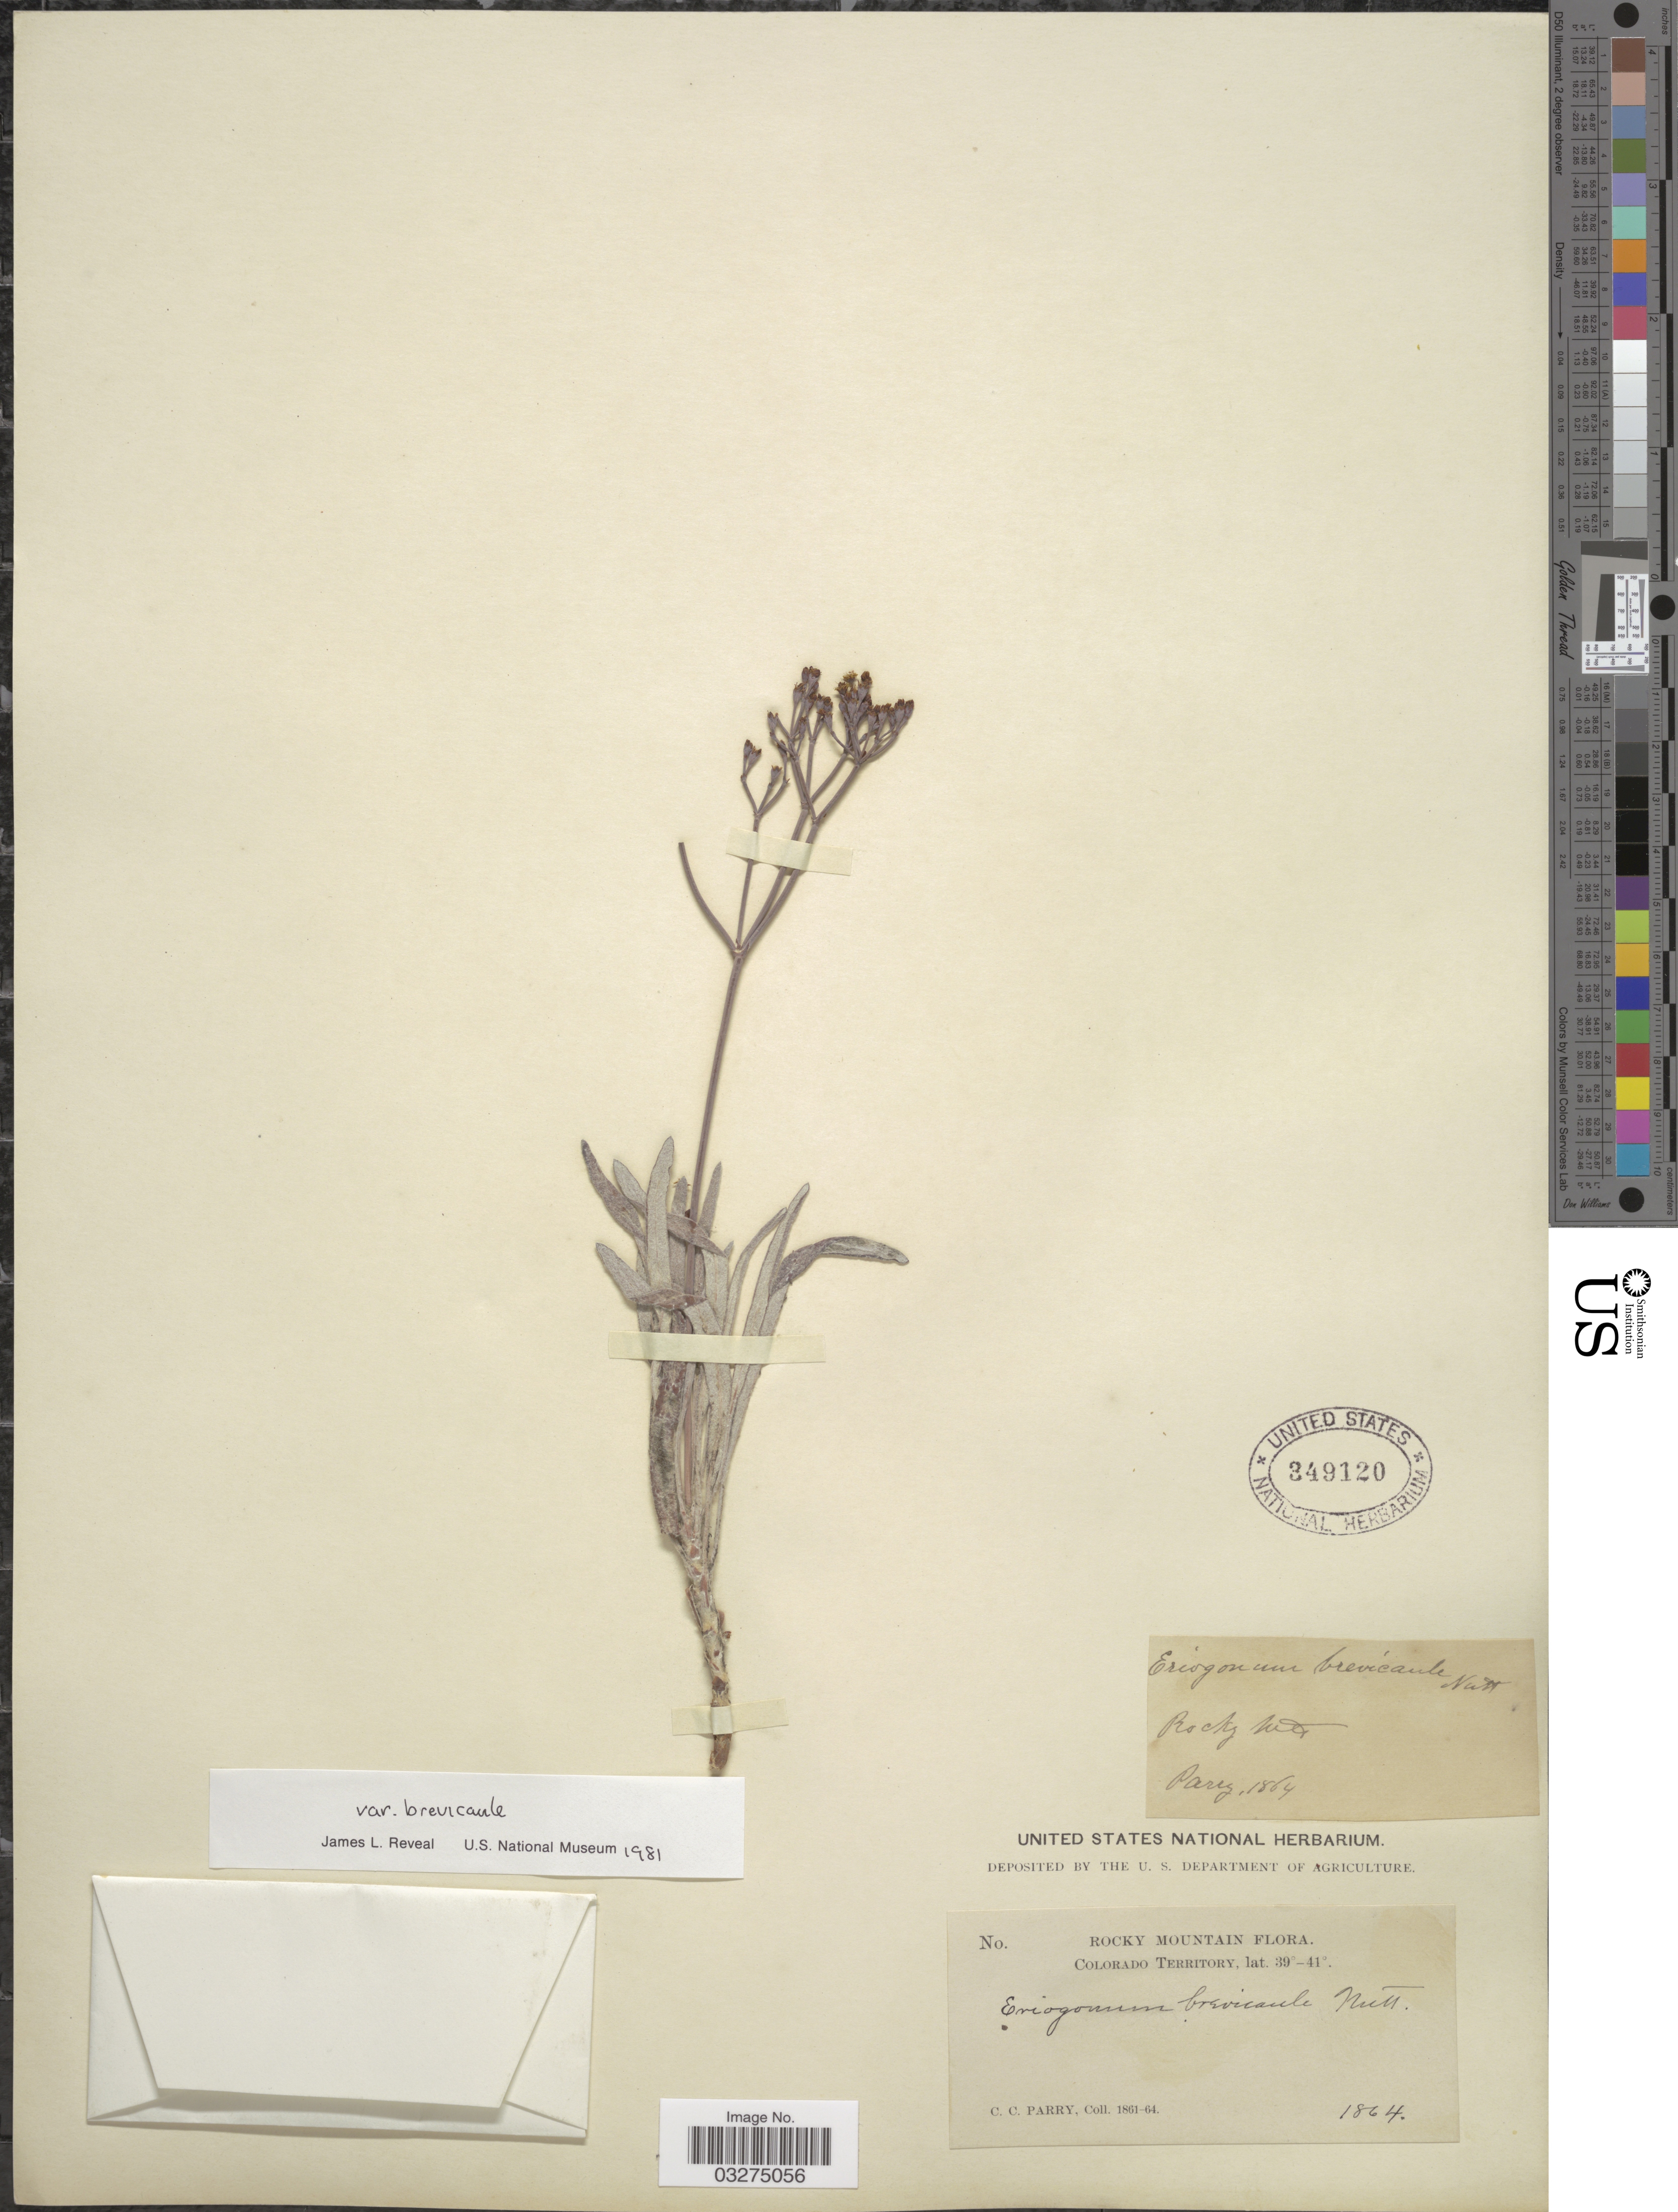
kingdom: Plantae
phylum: Tracheophyta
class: Magnoliopsida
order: Caryophyllales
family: Polygonaceae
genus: Eriogonum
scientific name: Eriogonum brevicaule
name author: Nutt.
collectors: C. C. Parry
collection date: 1864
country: United States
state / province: Colorado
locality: Rocky Mountain.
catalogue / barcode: US 349120